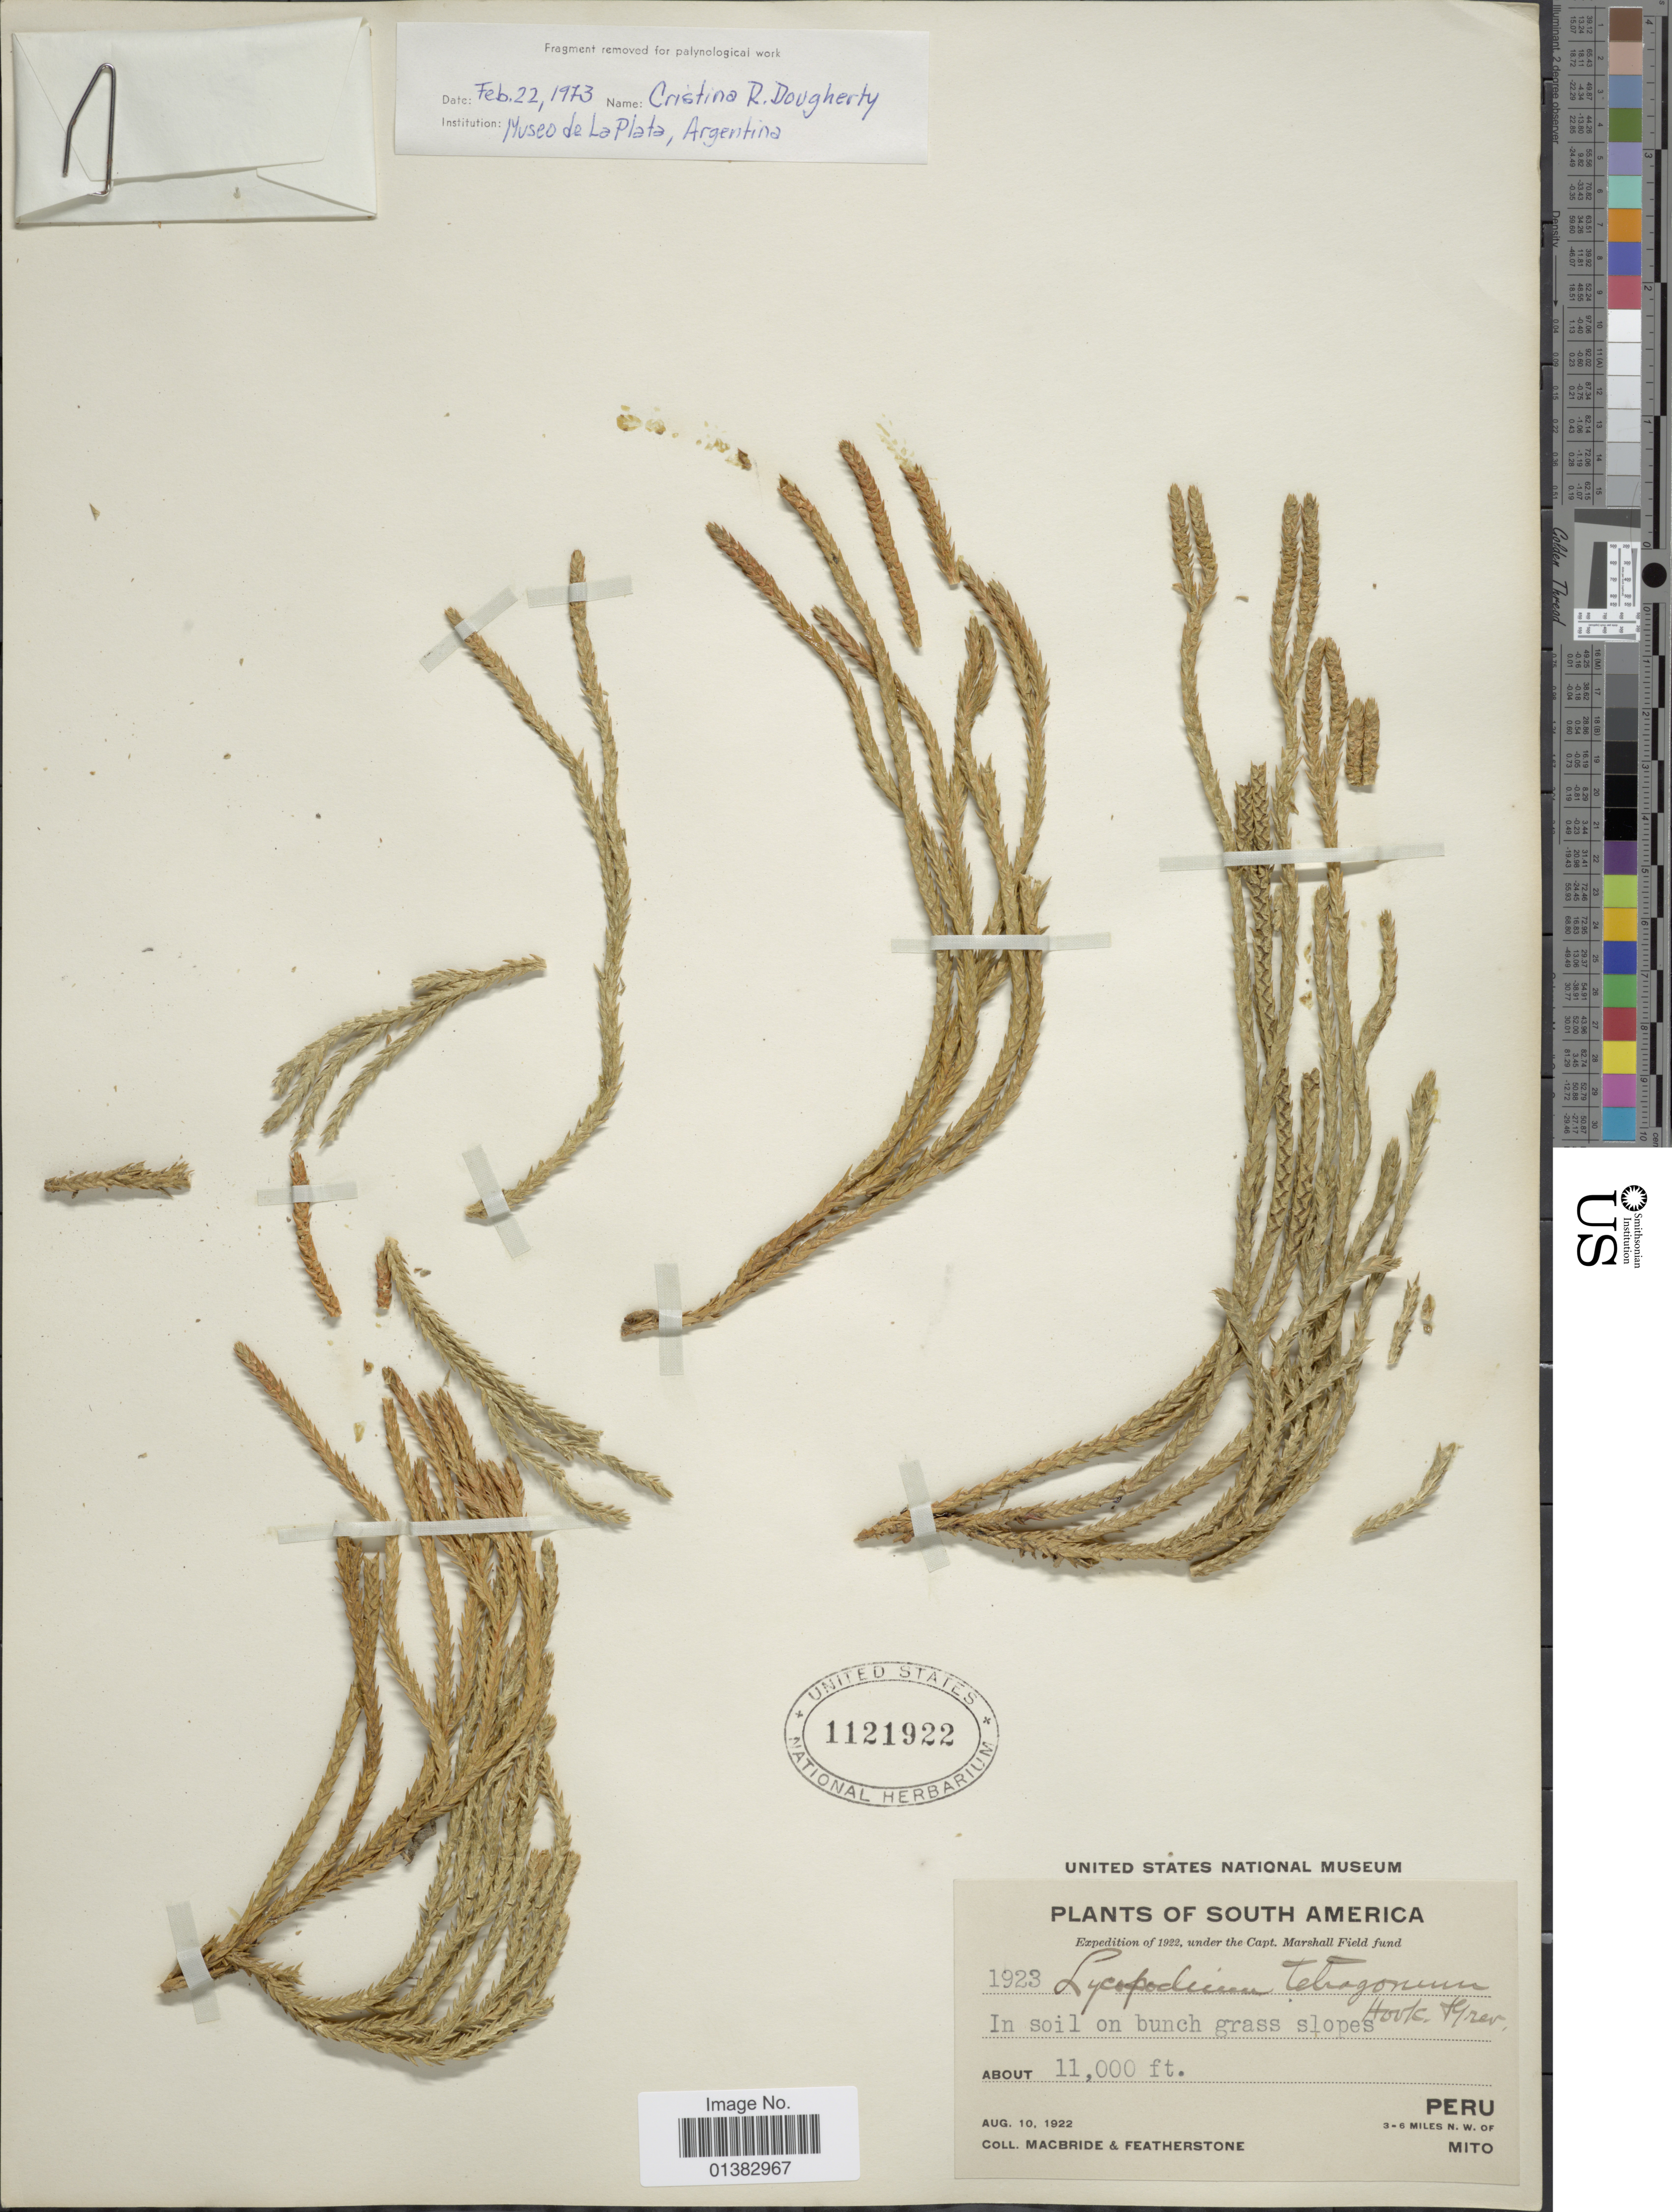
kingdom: Plantae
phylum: Tracheophyta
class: Lycopodiopsida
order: Lycopodiales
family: Lycopodiaceae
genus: Phlegmariurus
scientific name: Phlegmariurus tetragonus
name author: (Hook. & Grev.) B. Øllg.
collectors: Macbride, -- & -. Featherstone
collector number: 1923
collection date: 1922-08-10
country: Peru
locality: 3-6 miles NW of Mito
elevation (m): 3353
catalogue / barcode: US 1121922